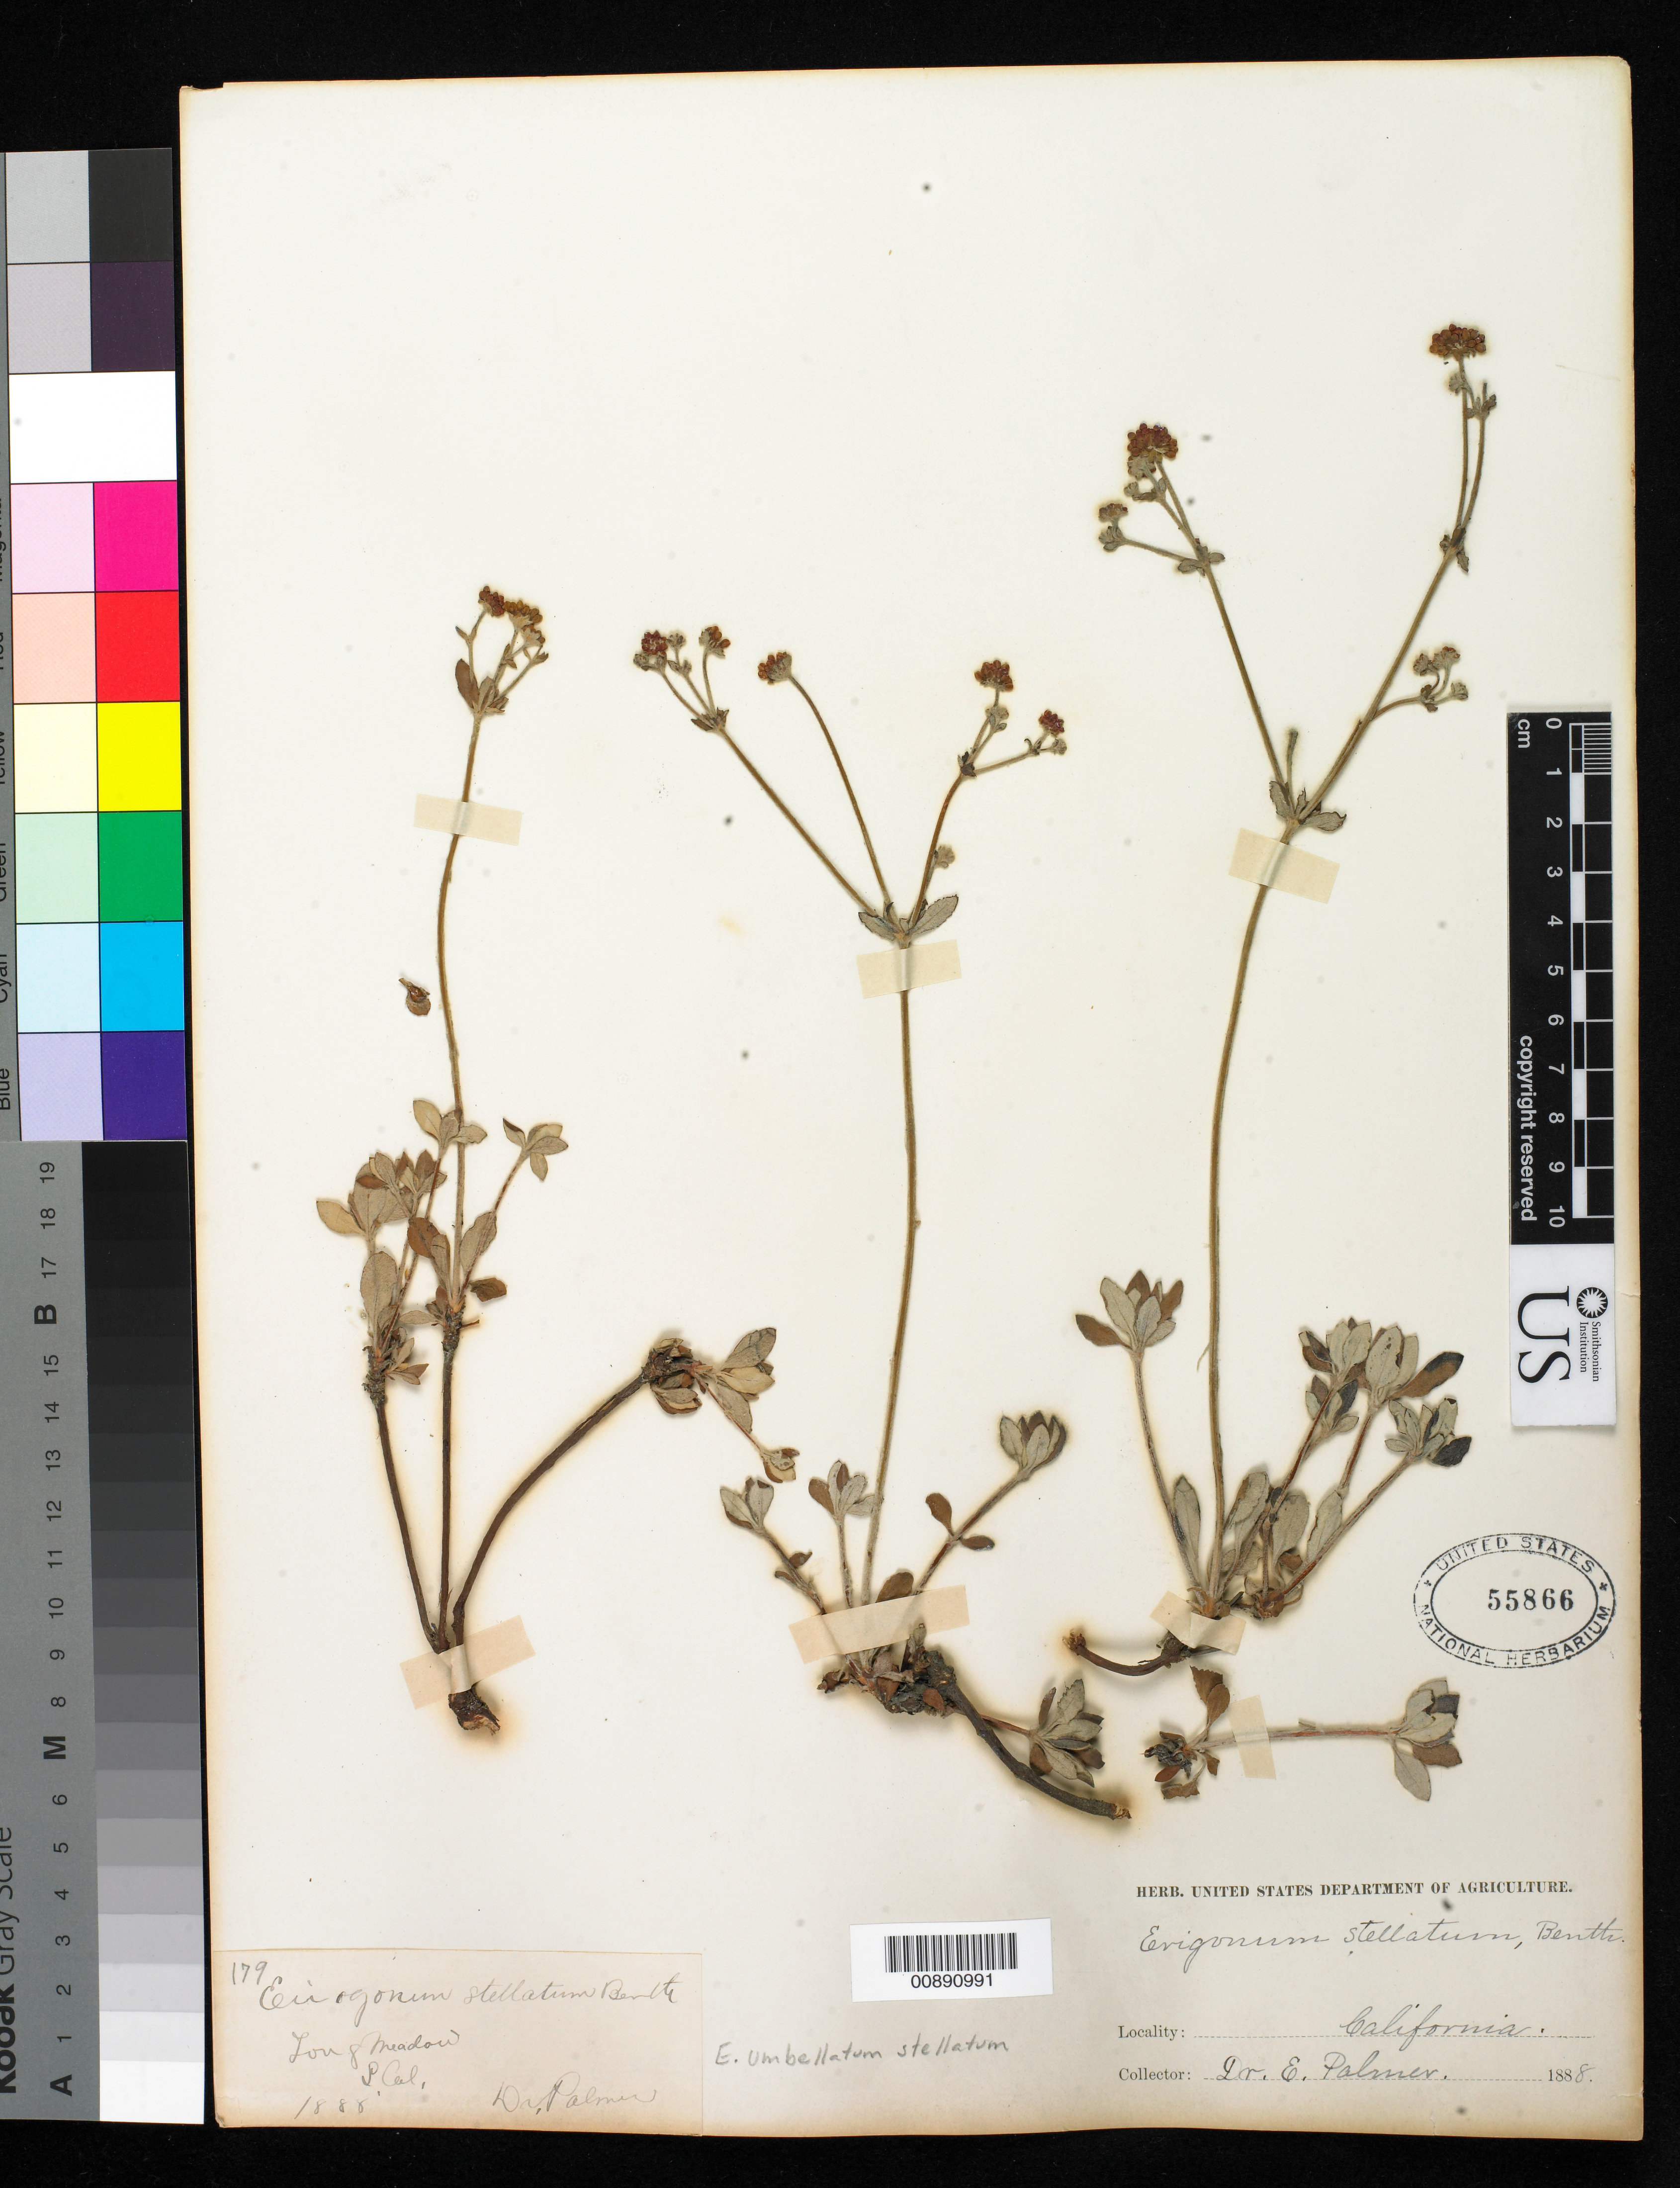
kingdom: Plantae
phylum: Tracheophyta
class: Magnoliopsida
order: Caryophyllales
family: Polygonaceae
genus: Eriogonum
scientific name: Eriogonum umbellatum var. stellatum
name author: (Benth.) M.E. Jones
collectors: E. Palmer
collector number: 179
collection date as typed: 1888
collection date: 1888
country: United States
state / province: California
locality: Long Meadow, California.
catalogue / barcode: US 55866